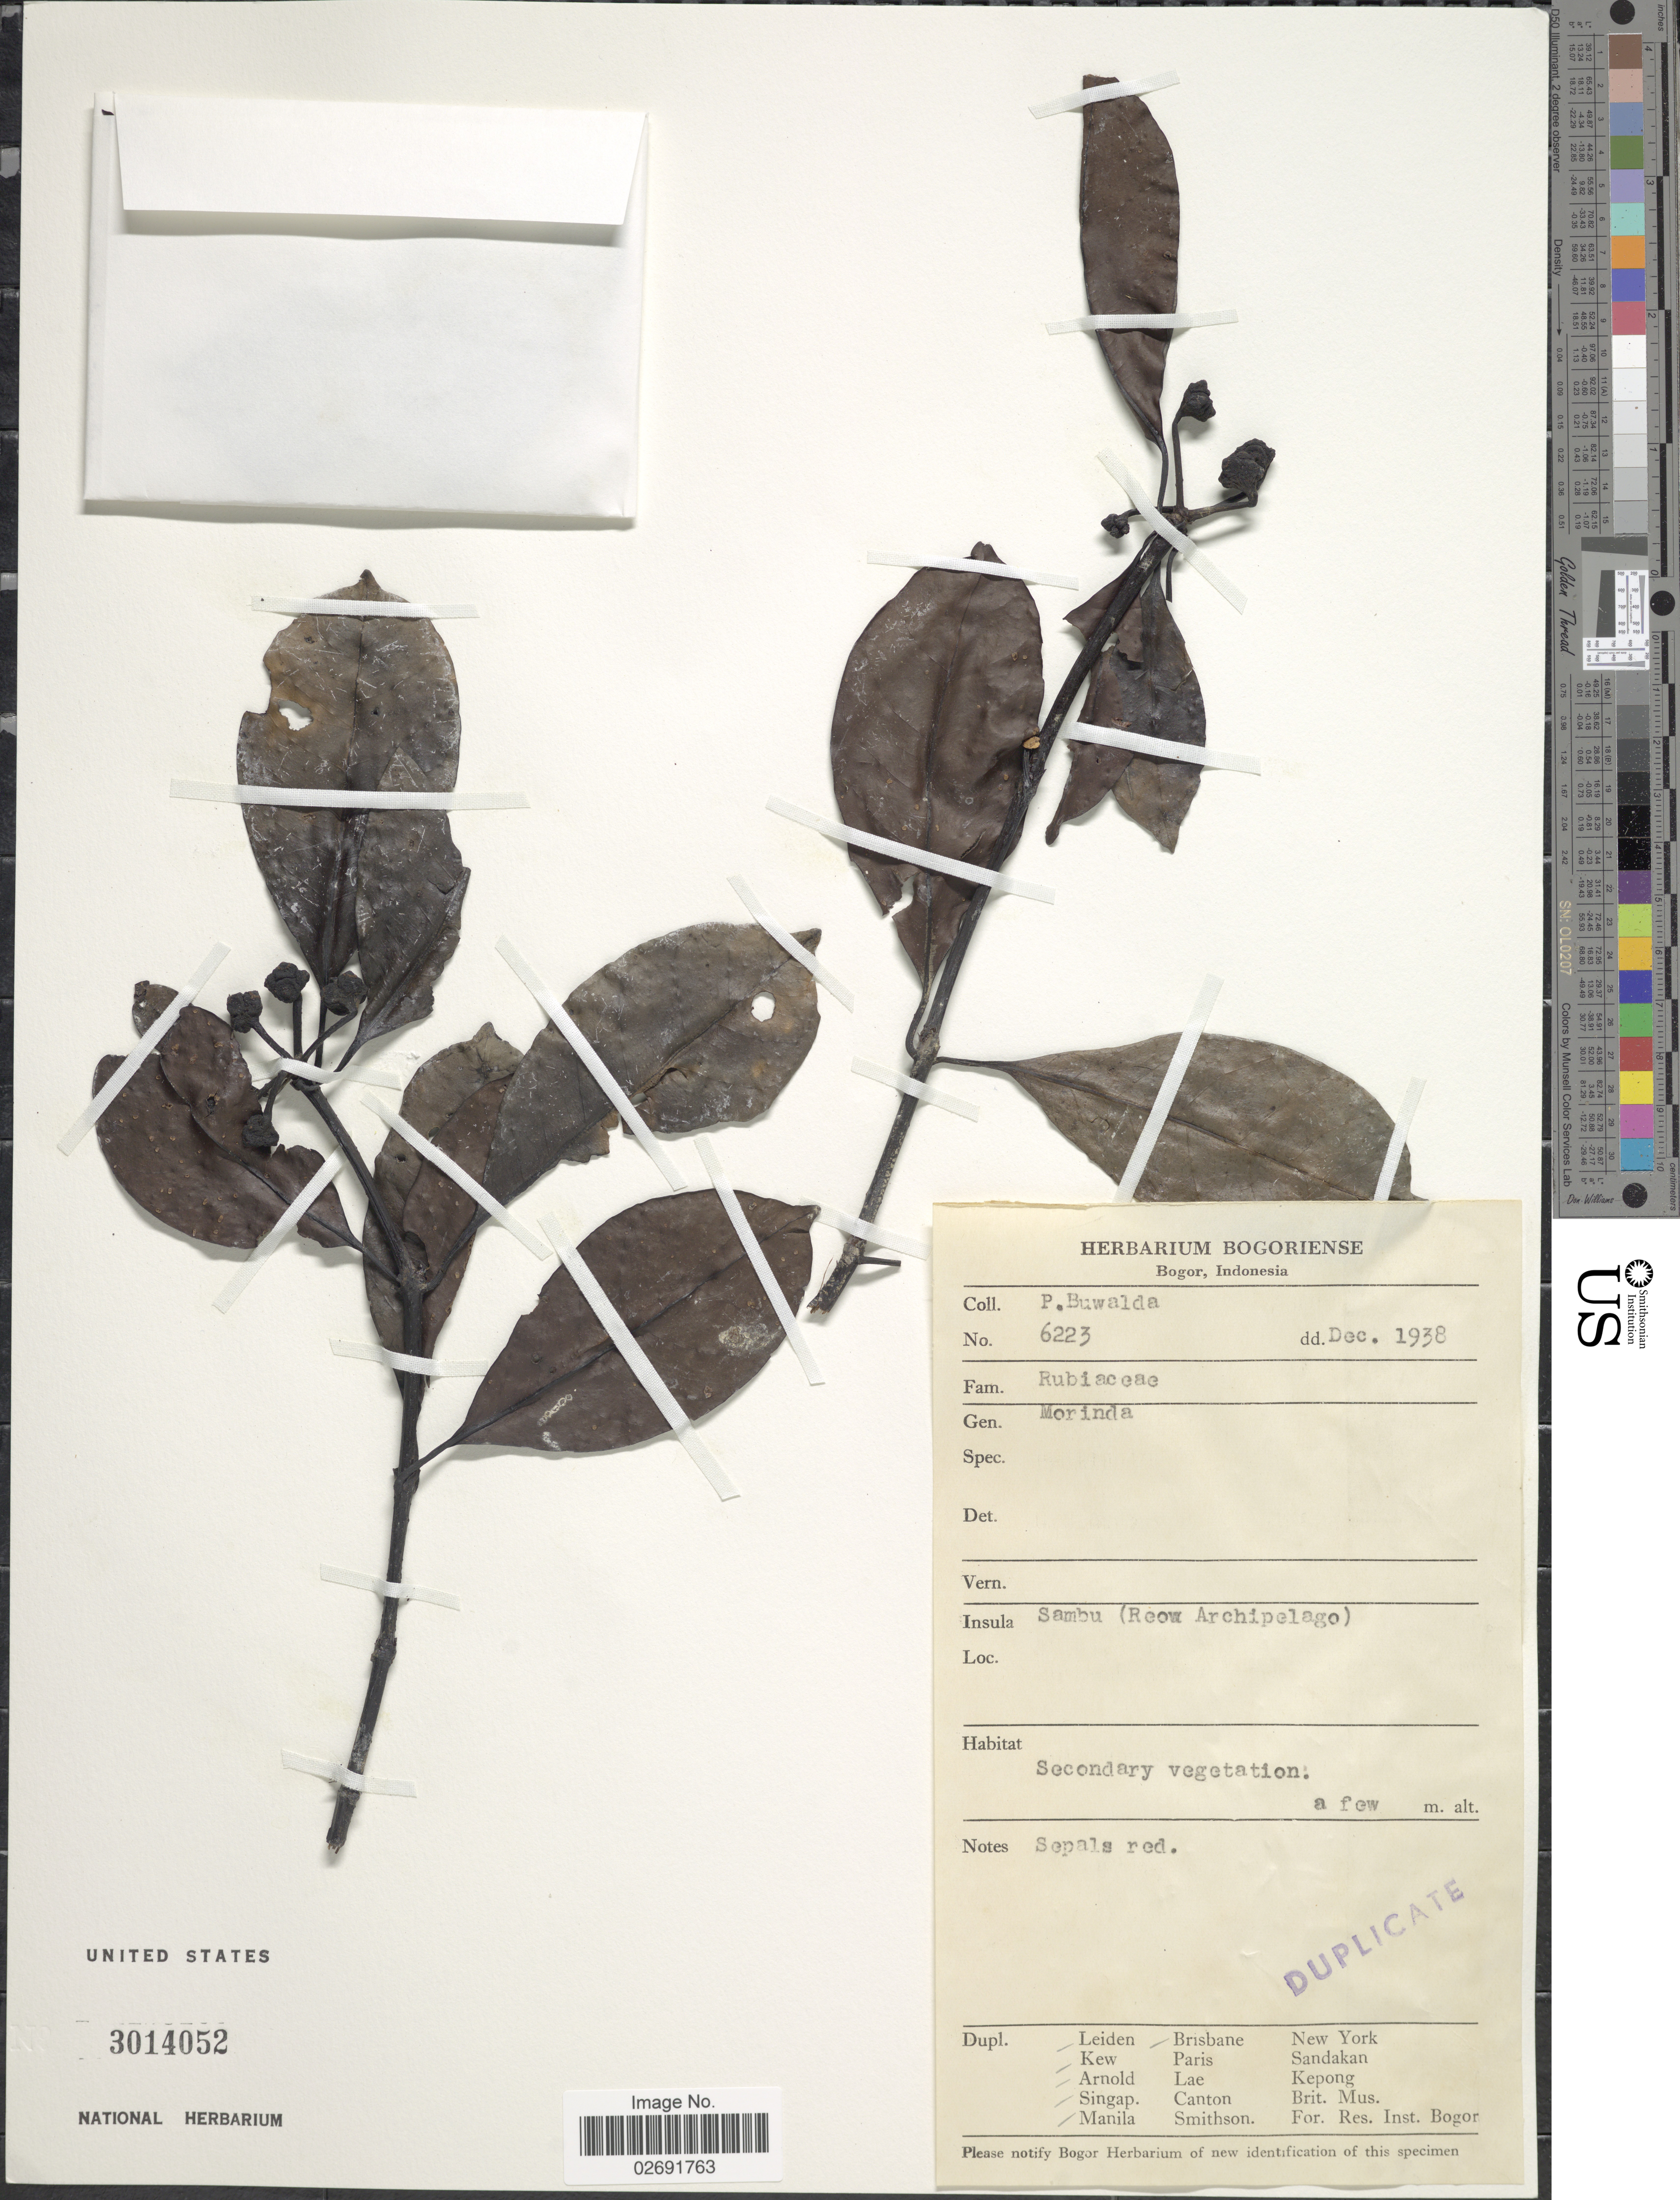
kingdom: Plantae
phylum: Tracheophyta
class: Magnoliopsida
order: Gentianales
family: Rubiaceae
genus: Gynochthodes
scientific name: Gynochthodes sp.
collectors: P. Buwalda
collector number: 6223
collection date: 1938-12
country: Indonesia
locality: Insula: Sambu (Reow Archipelago)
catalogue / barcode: US 3014052